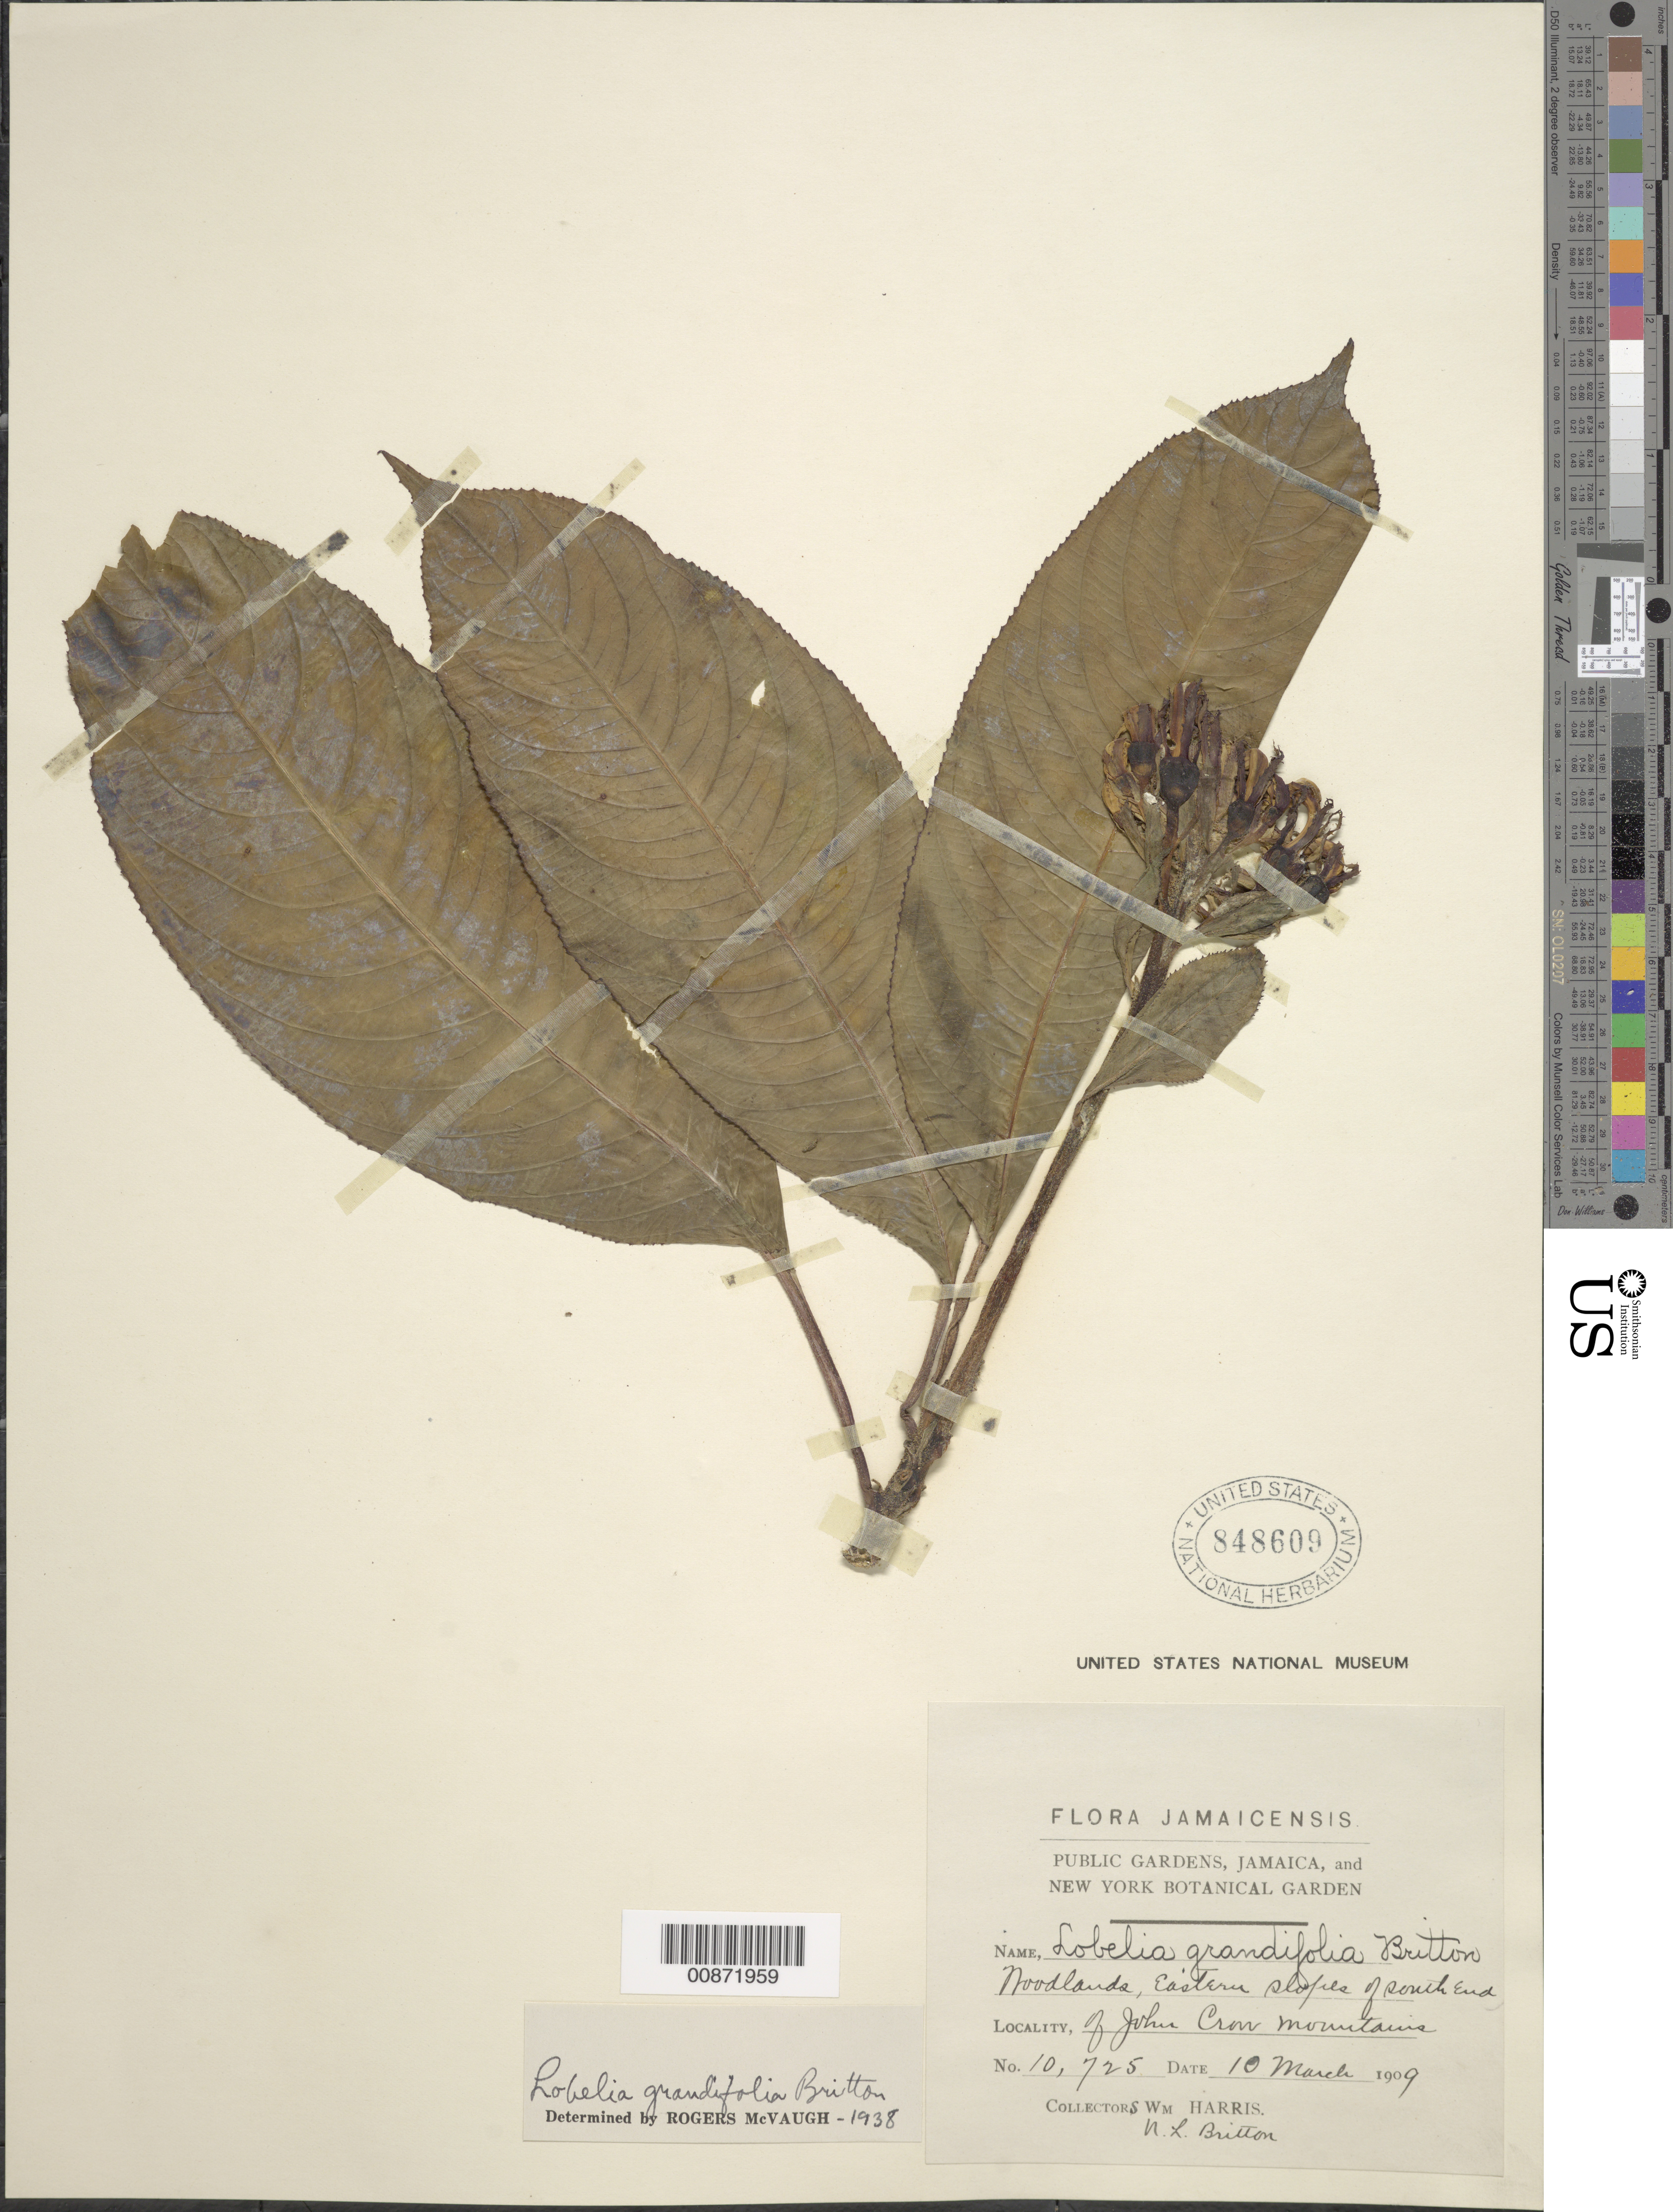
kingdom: Plantae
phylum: Tracheophyta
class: Magnoliopsida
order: Asterales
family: Campanulaceae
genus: Lobelia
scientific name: Lobelia grandifolia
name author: Britton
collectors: W. H. Harris & N. Britton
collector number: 10725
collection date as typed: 10 Mar 1909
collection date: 1909-03-10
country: Jamaica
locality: Eastern slopes of south end of John Crow Mountains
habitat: Woodlands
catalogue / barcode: US 848609